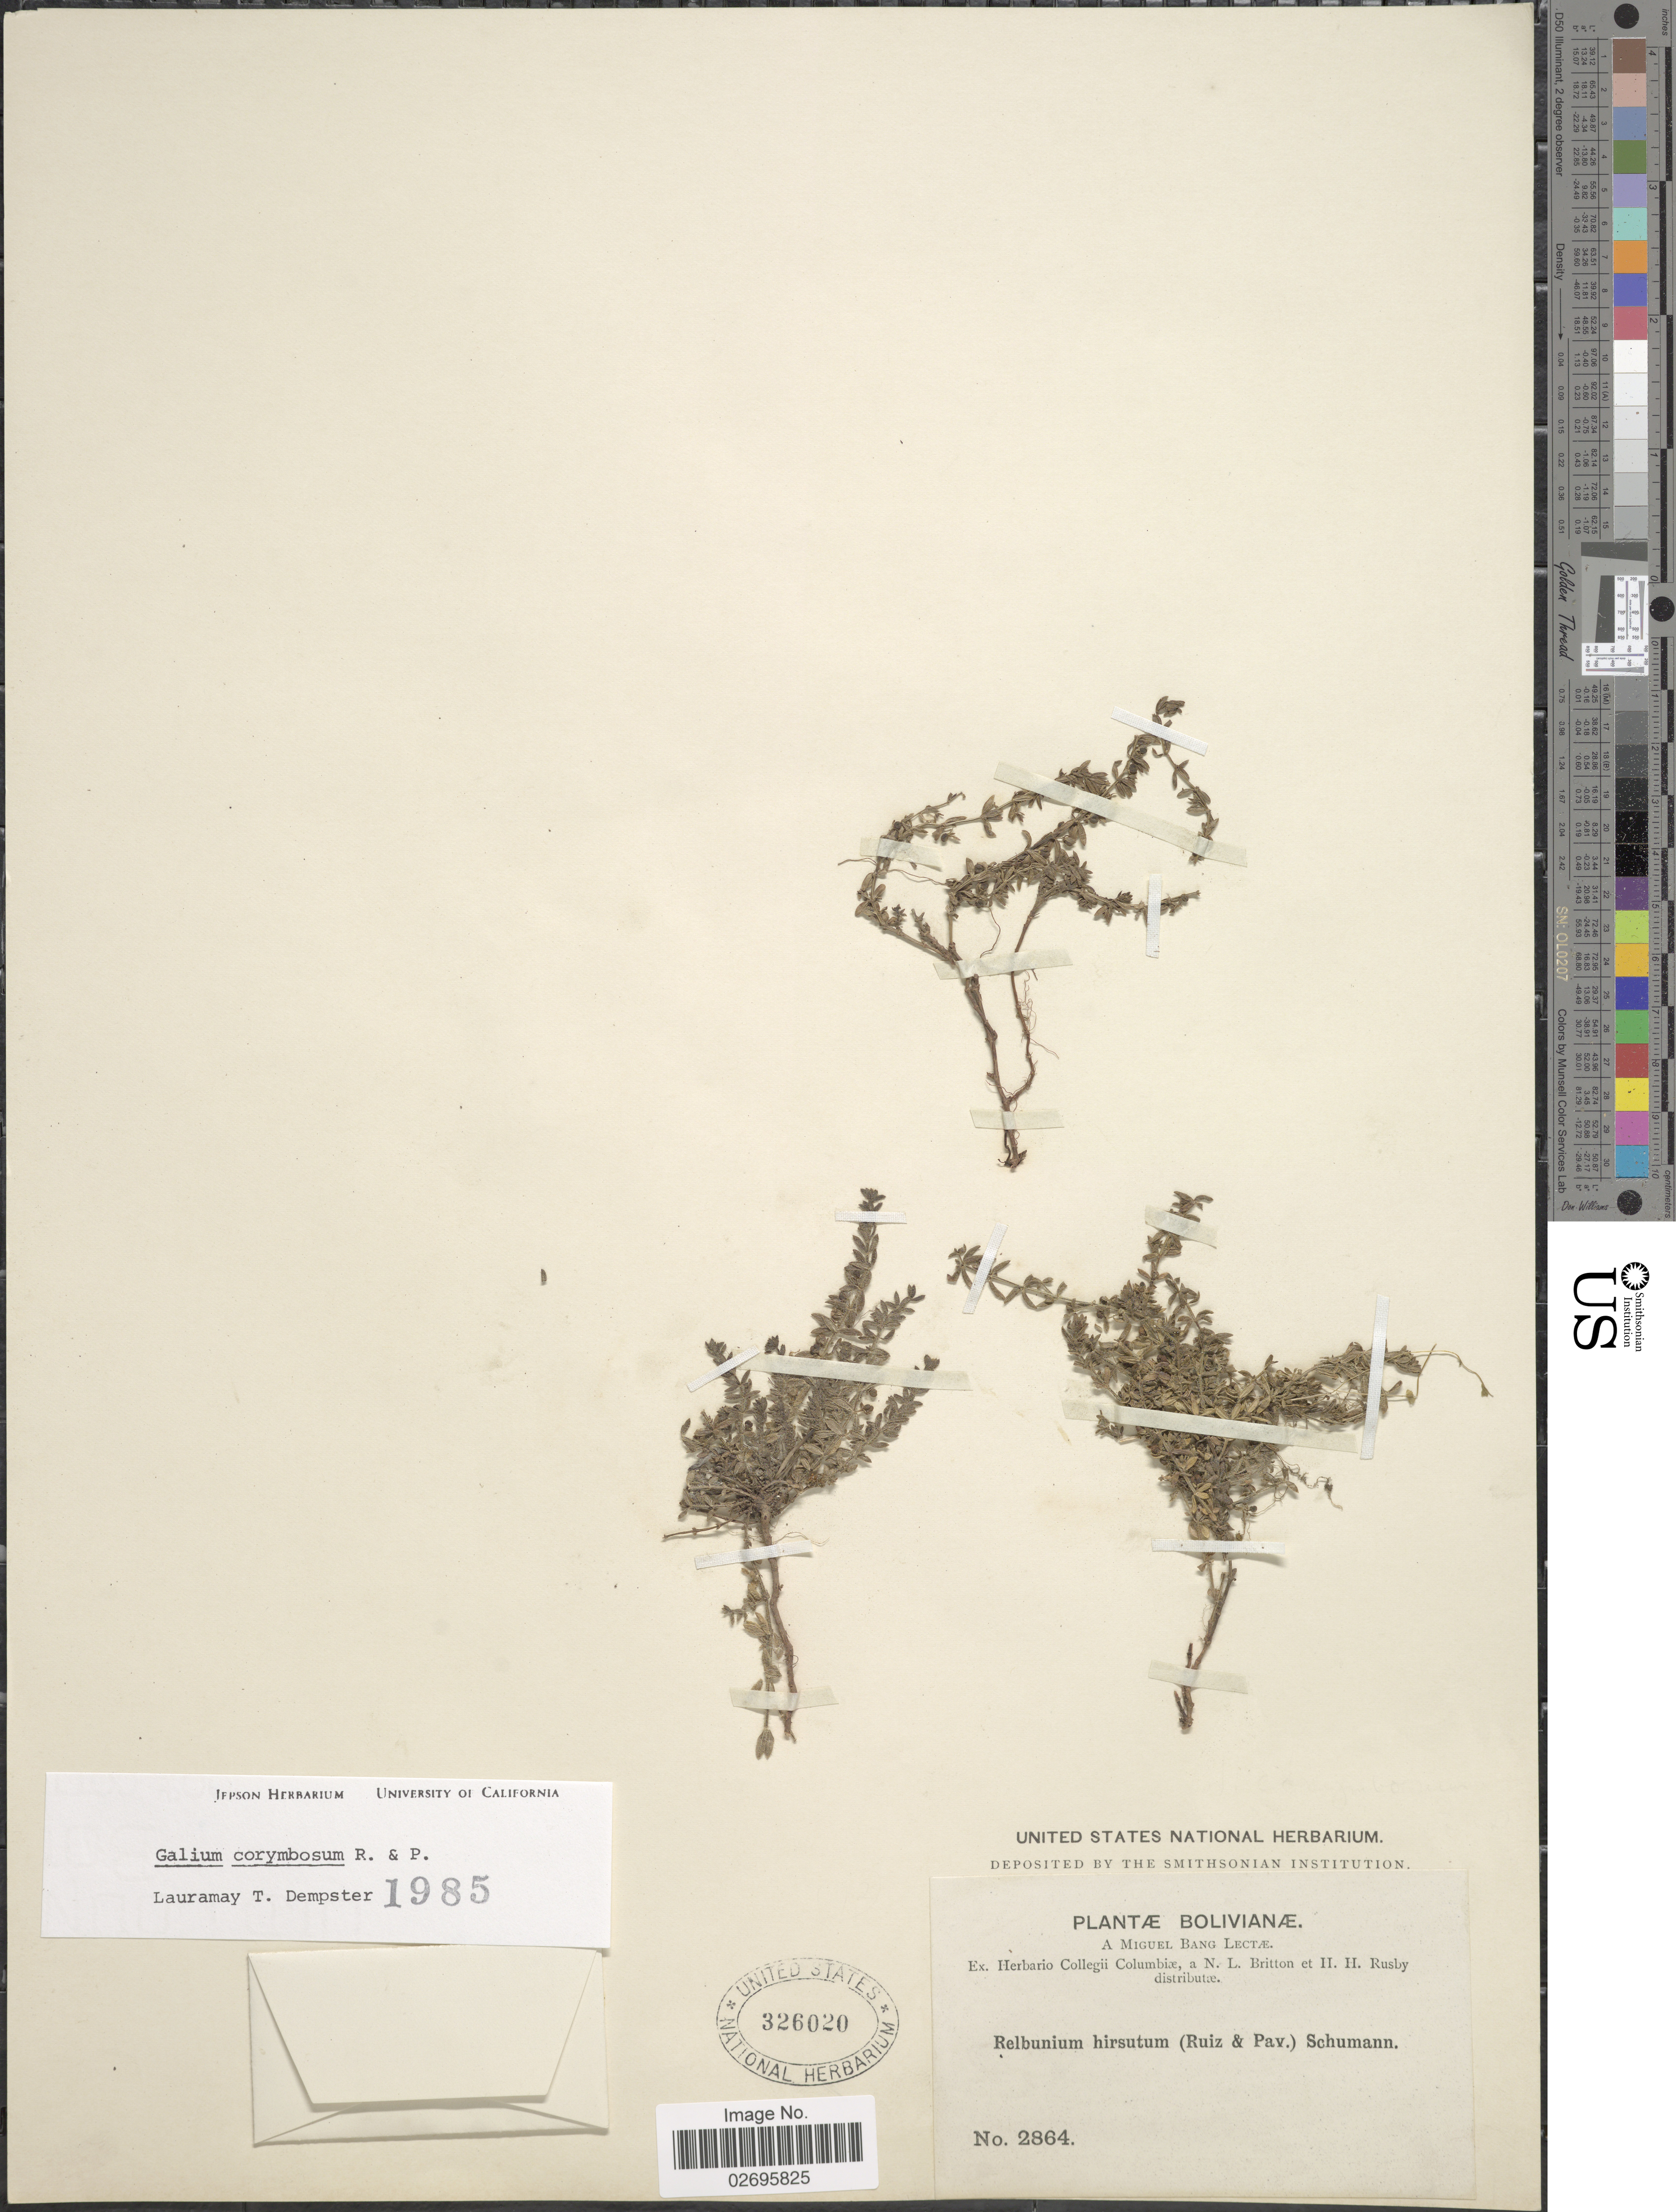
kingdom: Plantae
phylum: Tracheophyta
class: Magnoliopsida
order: Gentianales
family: Rubiaceae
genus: Galium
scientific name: Galium corymbosum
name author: Ruiz & Pav.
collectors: M. Bang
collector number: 2864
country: Bolivia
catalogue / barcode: US 326020